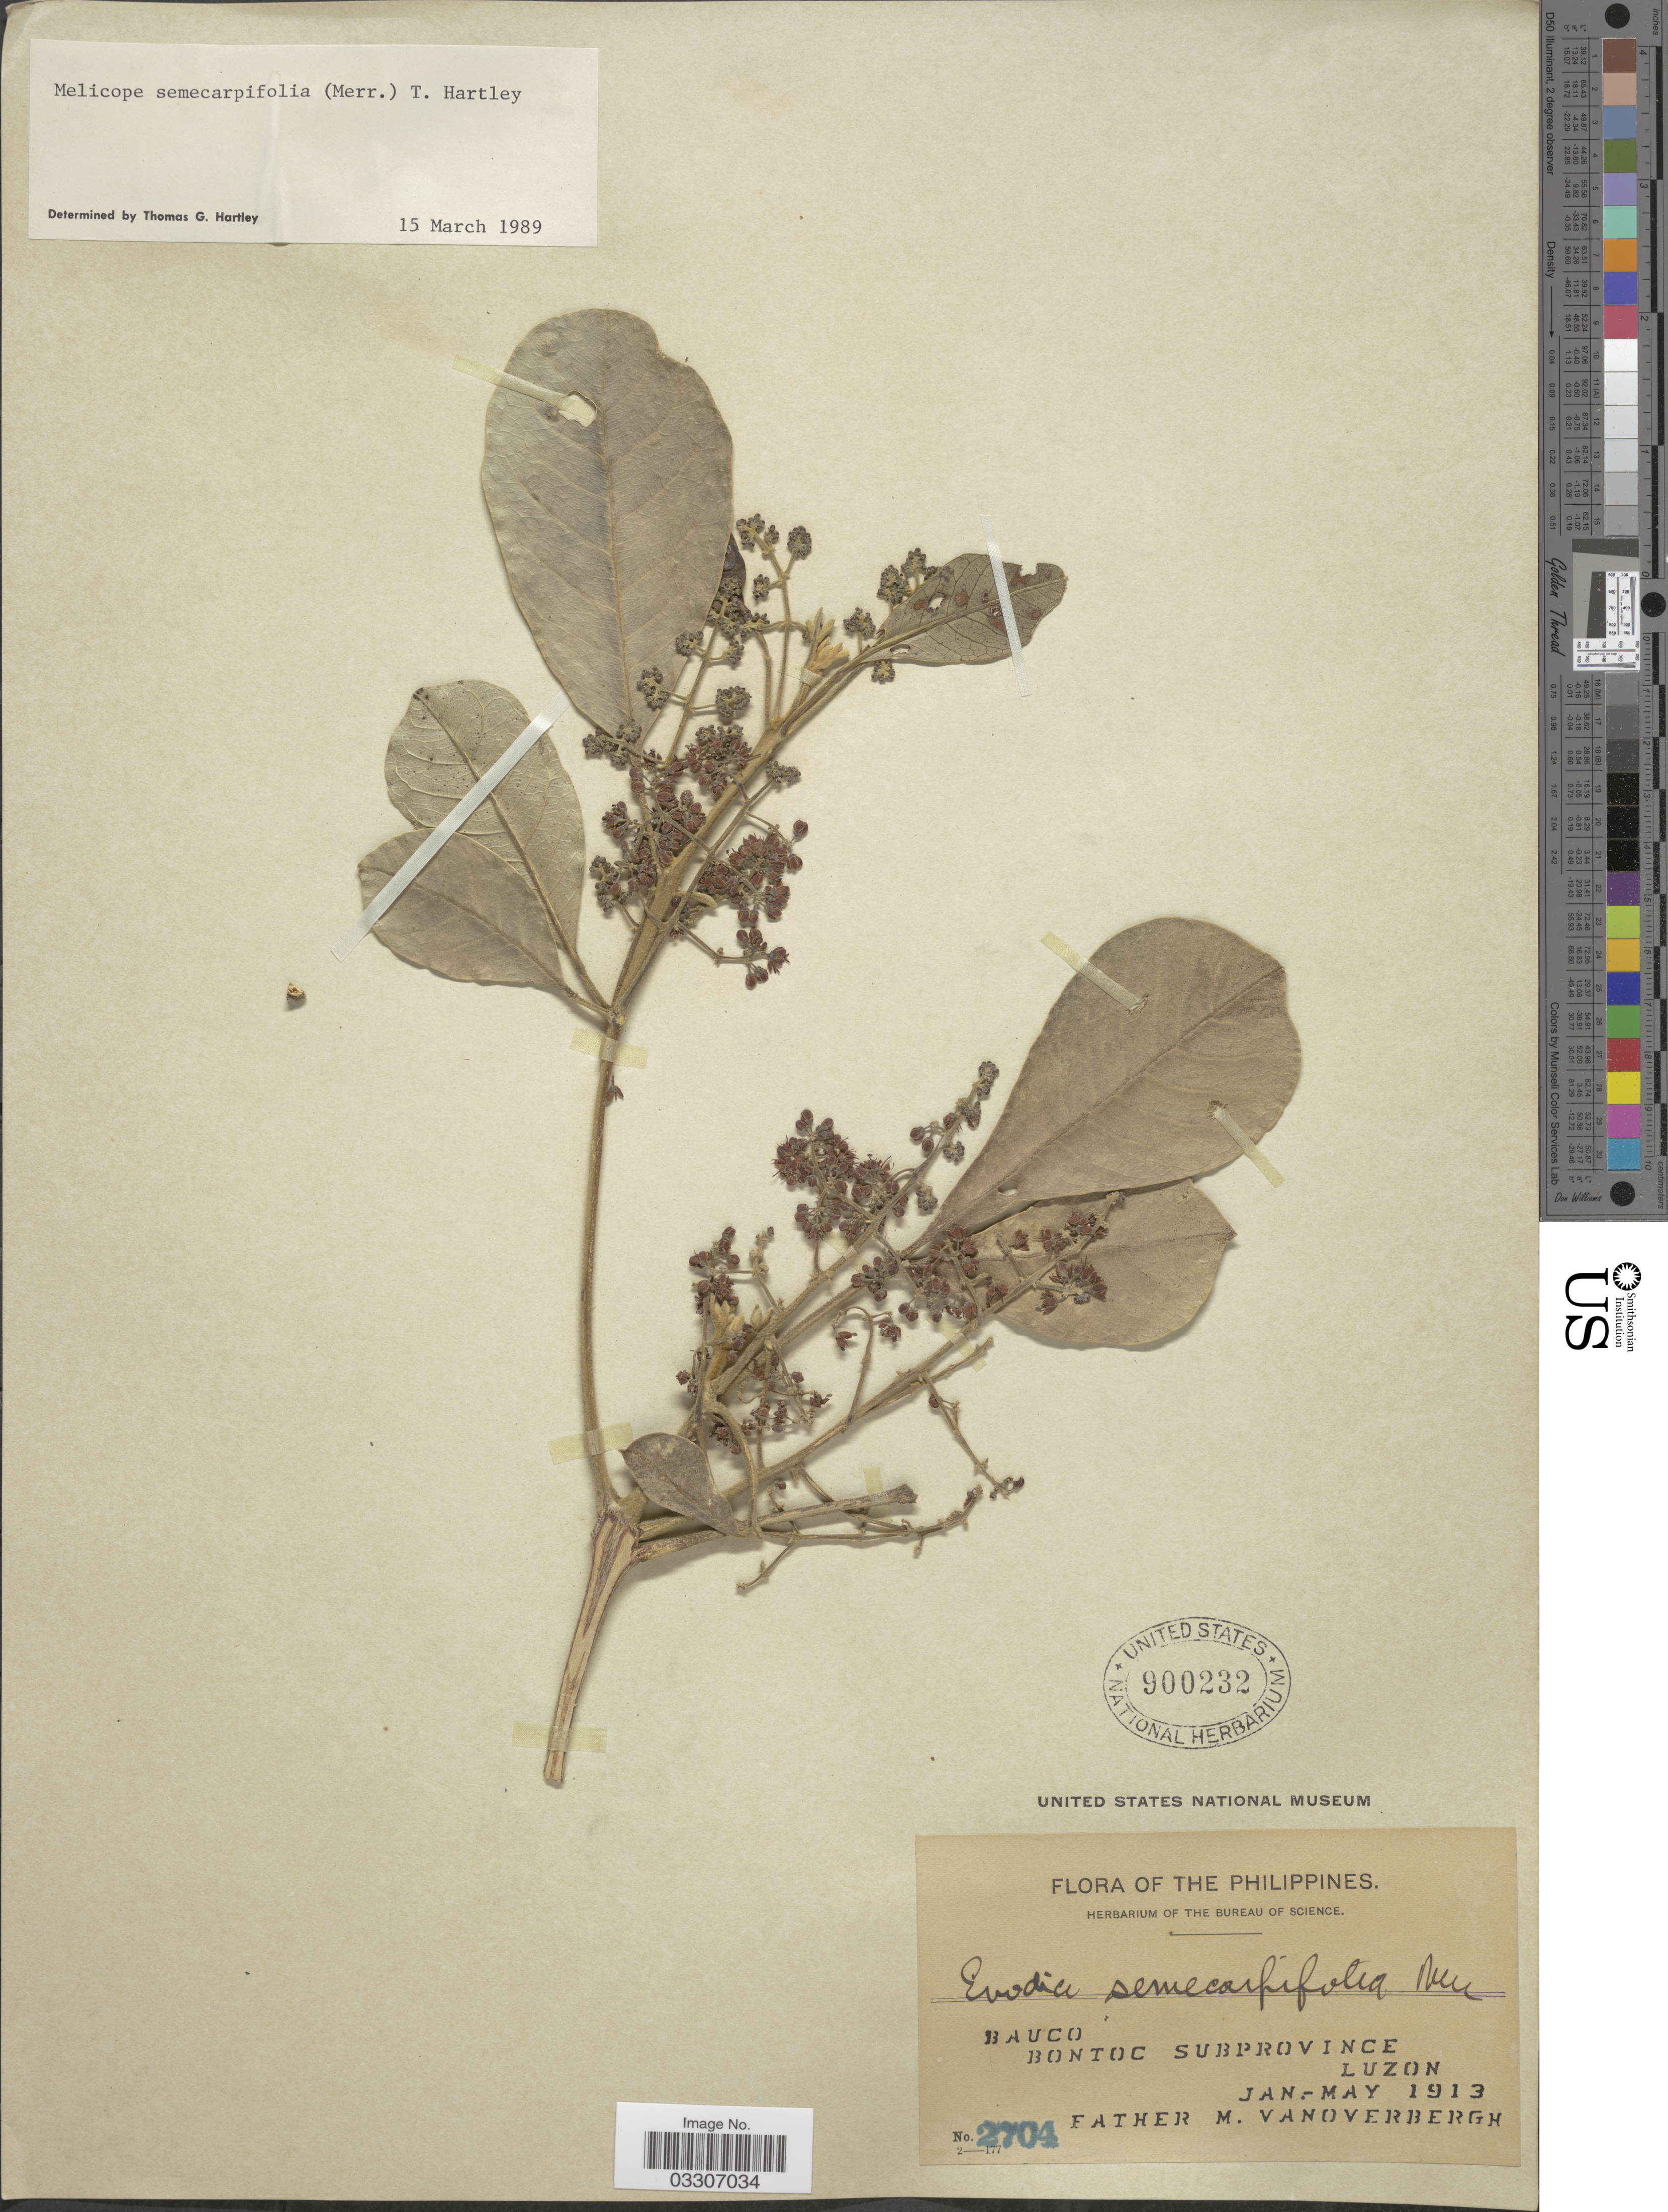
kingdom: Plantae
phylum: Tracheophyta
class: Magnoliopsida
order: Sapindales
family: Rutaceae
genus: Melicope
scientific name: Melicope semecarpifolia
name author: (Merr.) T.G. Hartley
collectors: F. Vanoverbergh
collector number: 2704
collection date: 1913-01/1913-05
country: Philippines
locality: Bauco Bontoc Subprovince Luzon.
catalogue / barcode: US 900232